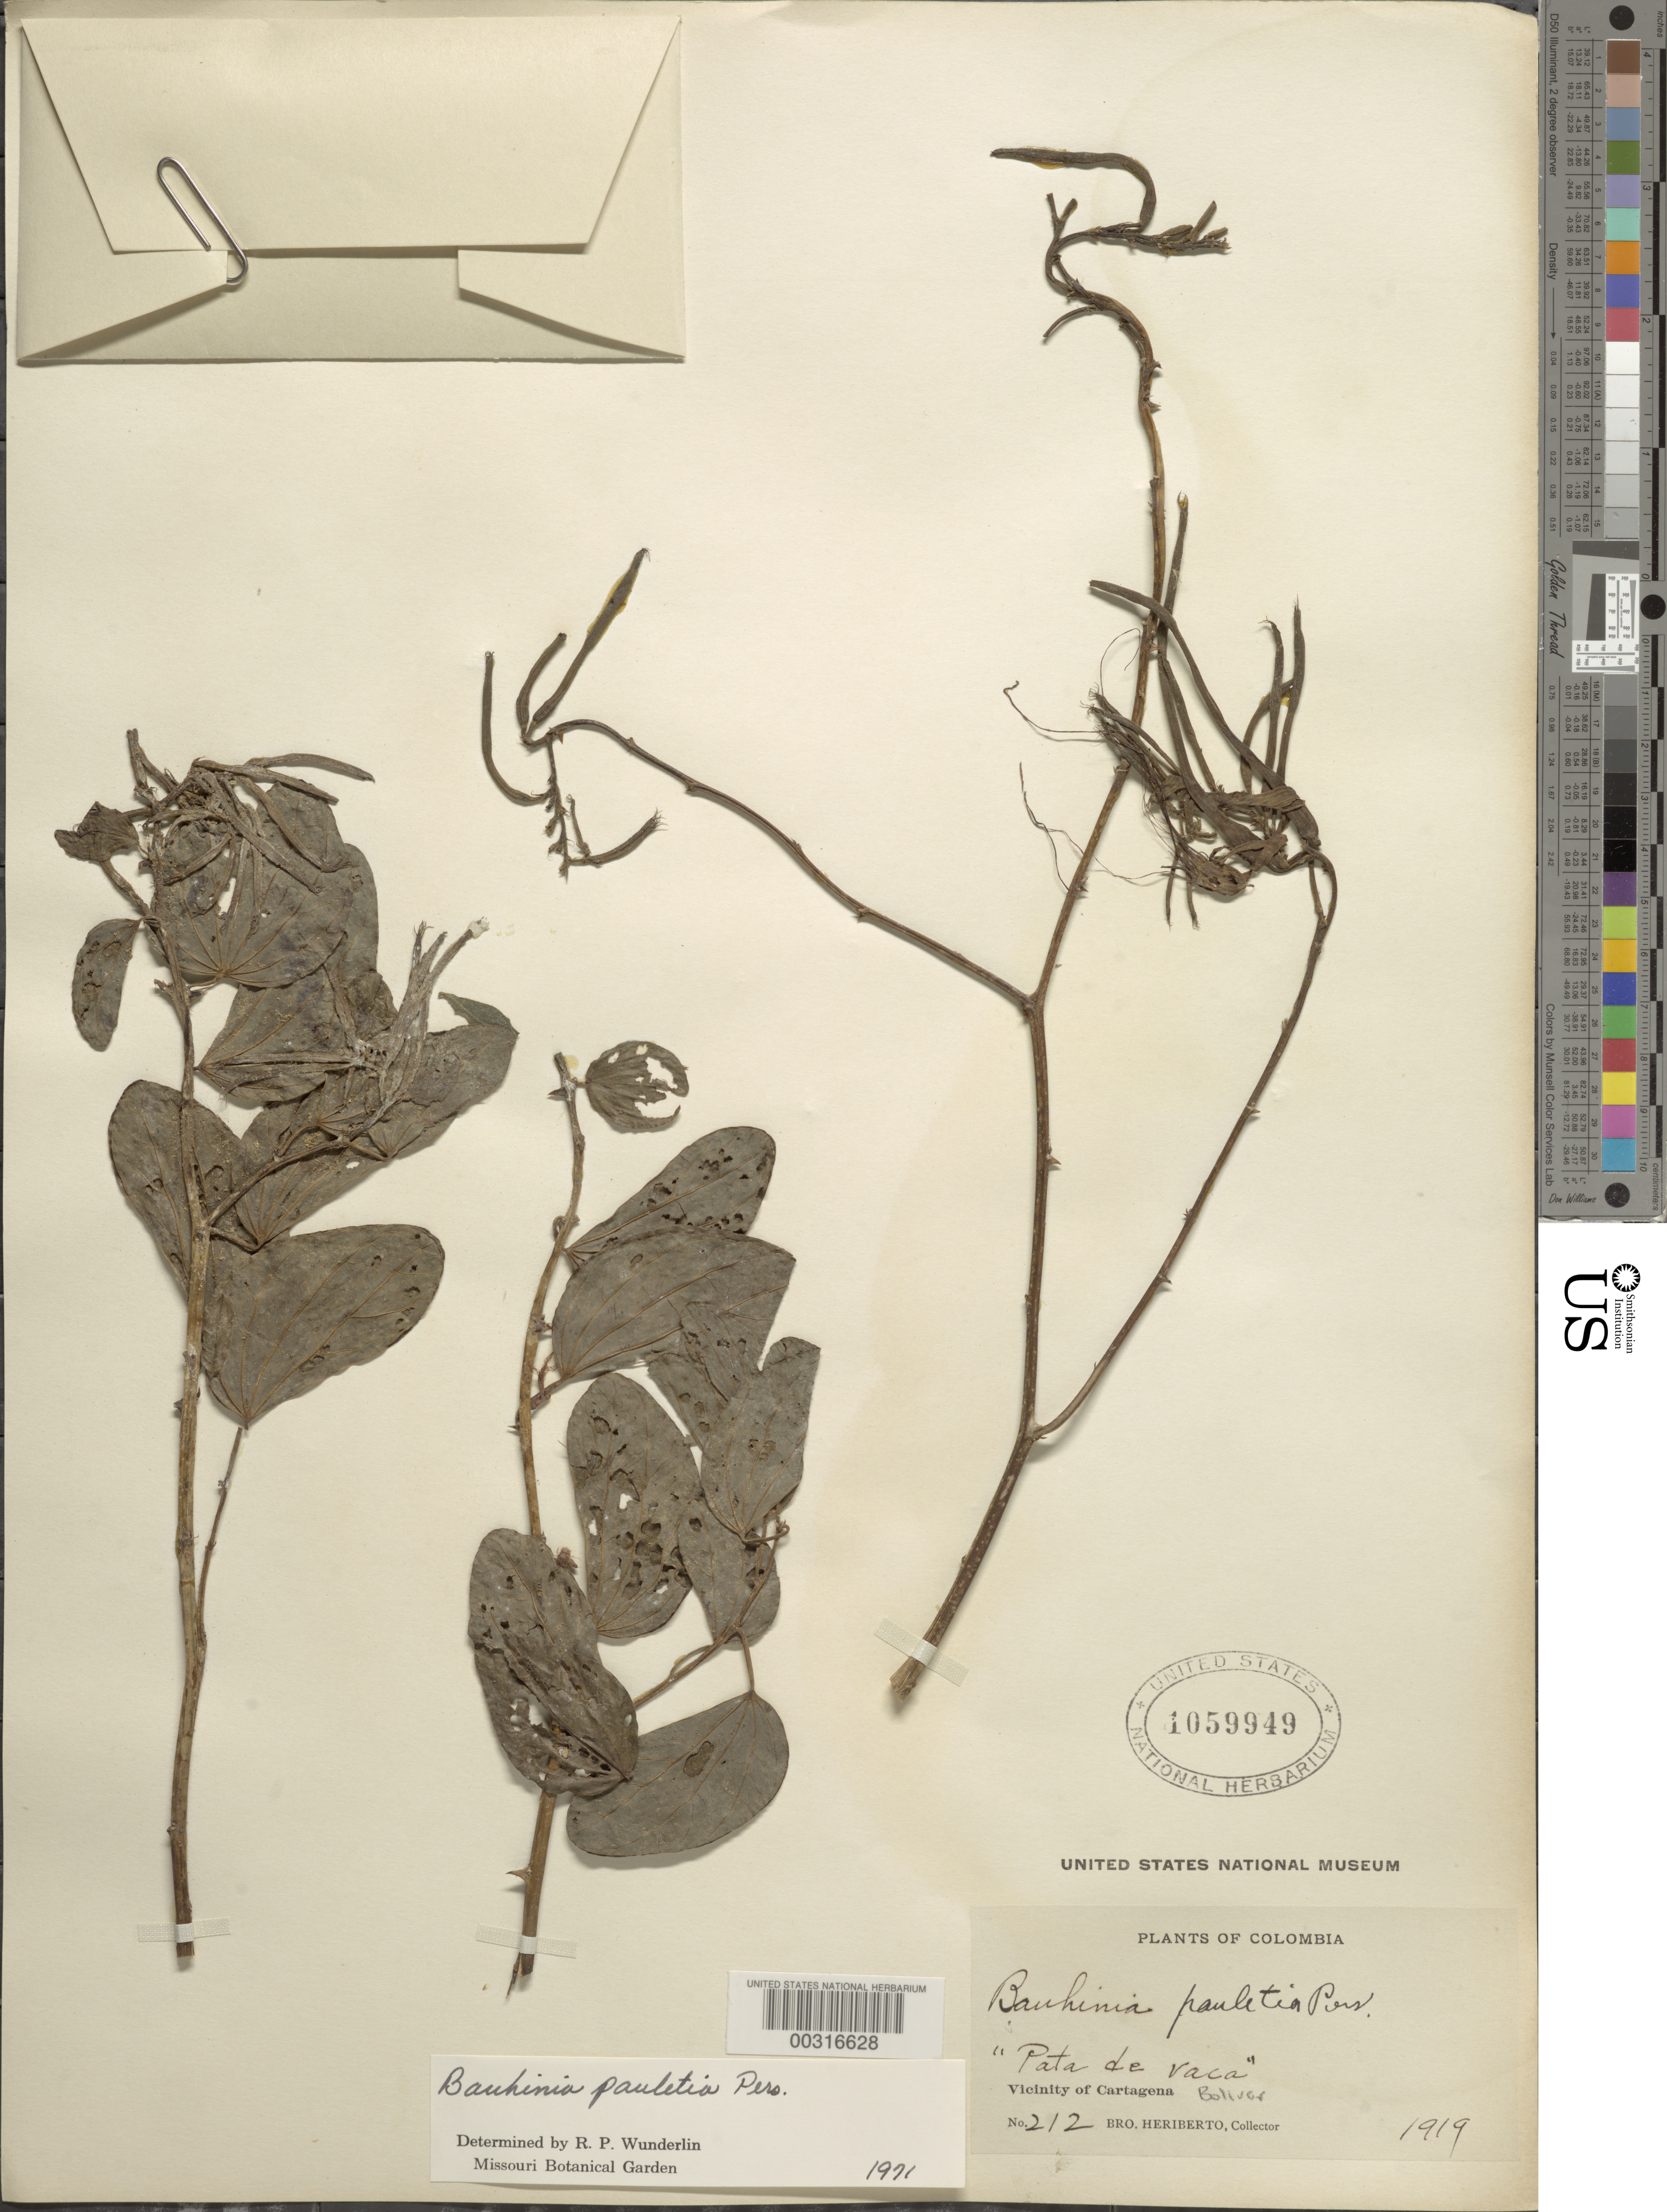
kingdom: Plantae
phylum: Tracheophyta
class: Magnoliopsida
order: Fabales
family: Fabaceae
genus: Bauhinia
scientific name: Bauhinia pauletia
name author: Pers.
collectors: B. Herbierto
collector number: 212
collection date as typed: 1919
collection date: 1919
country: Colombia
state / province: Bolívar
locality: Vicinity of Cartagena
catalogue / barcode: US 1059949